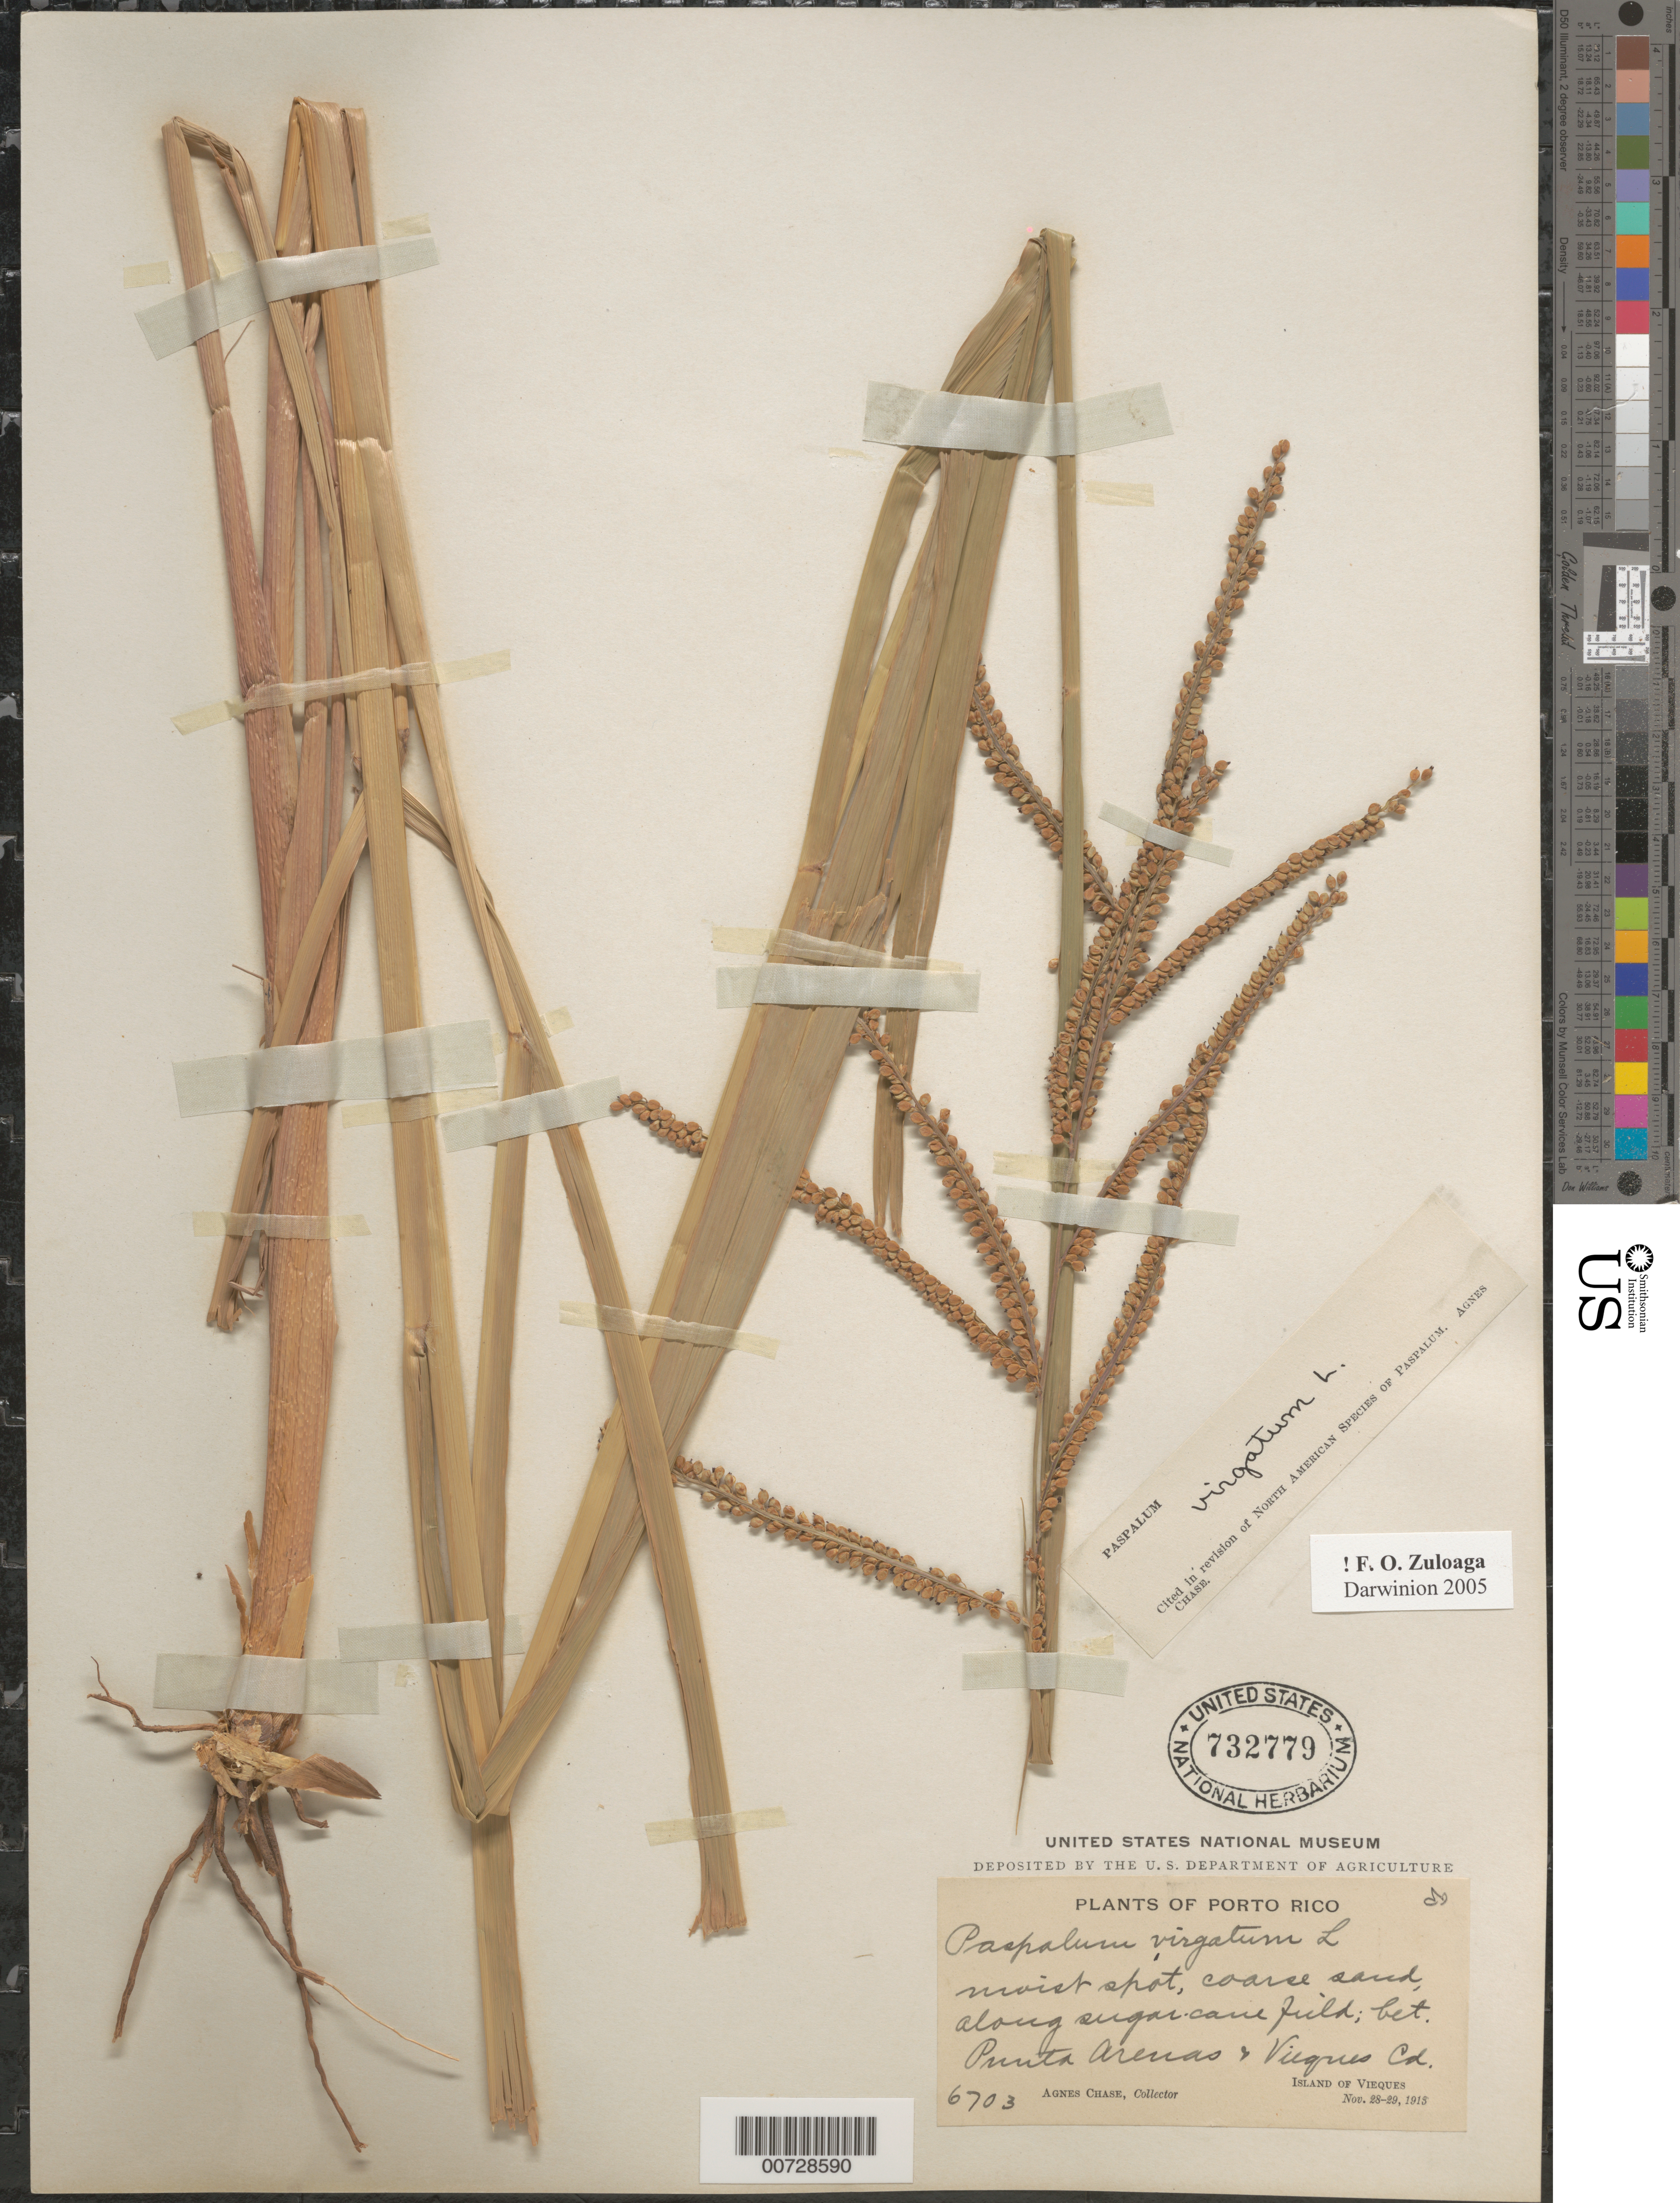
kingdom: Plantae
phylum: Tracheophyta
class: Liliopsida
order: Poales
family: Poaceae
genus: Paspalum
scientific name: Paspalum virgatum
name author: L.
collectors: A. Chase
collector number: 6703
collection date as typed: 28 Nov 1913 to 29 Nov 1913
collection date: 1913-11-28/1913-11-29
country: Puerto Rico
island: Vieques I.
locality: Punta Arenas & Vieques Is., btw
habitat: Moist spot, coarse sand along sugar cane field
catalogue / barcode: US 732779